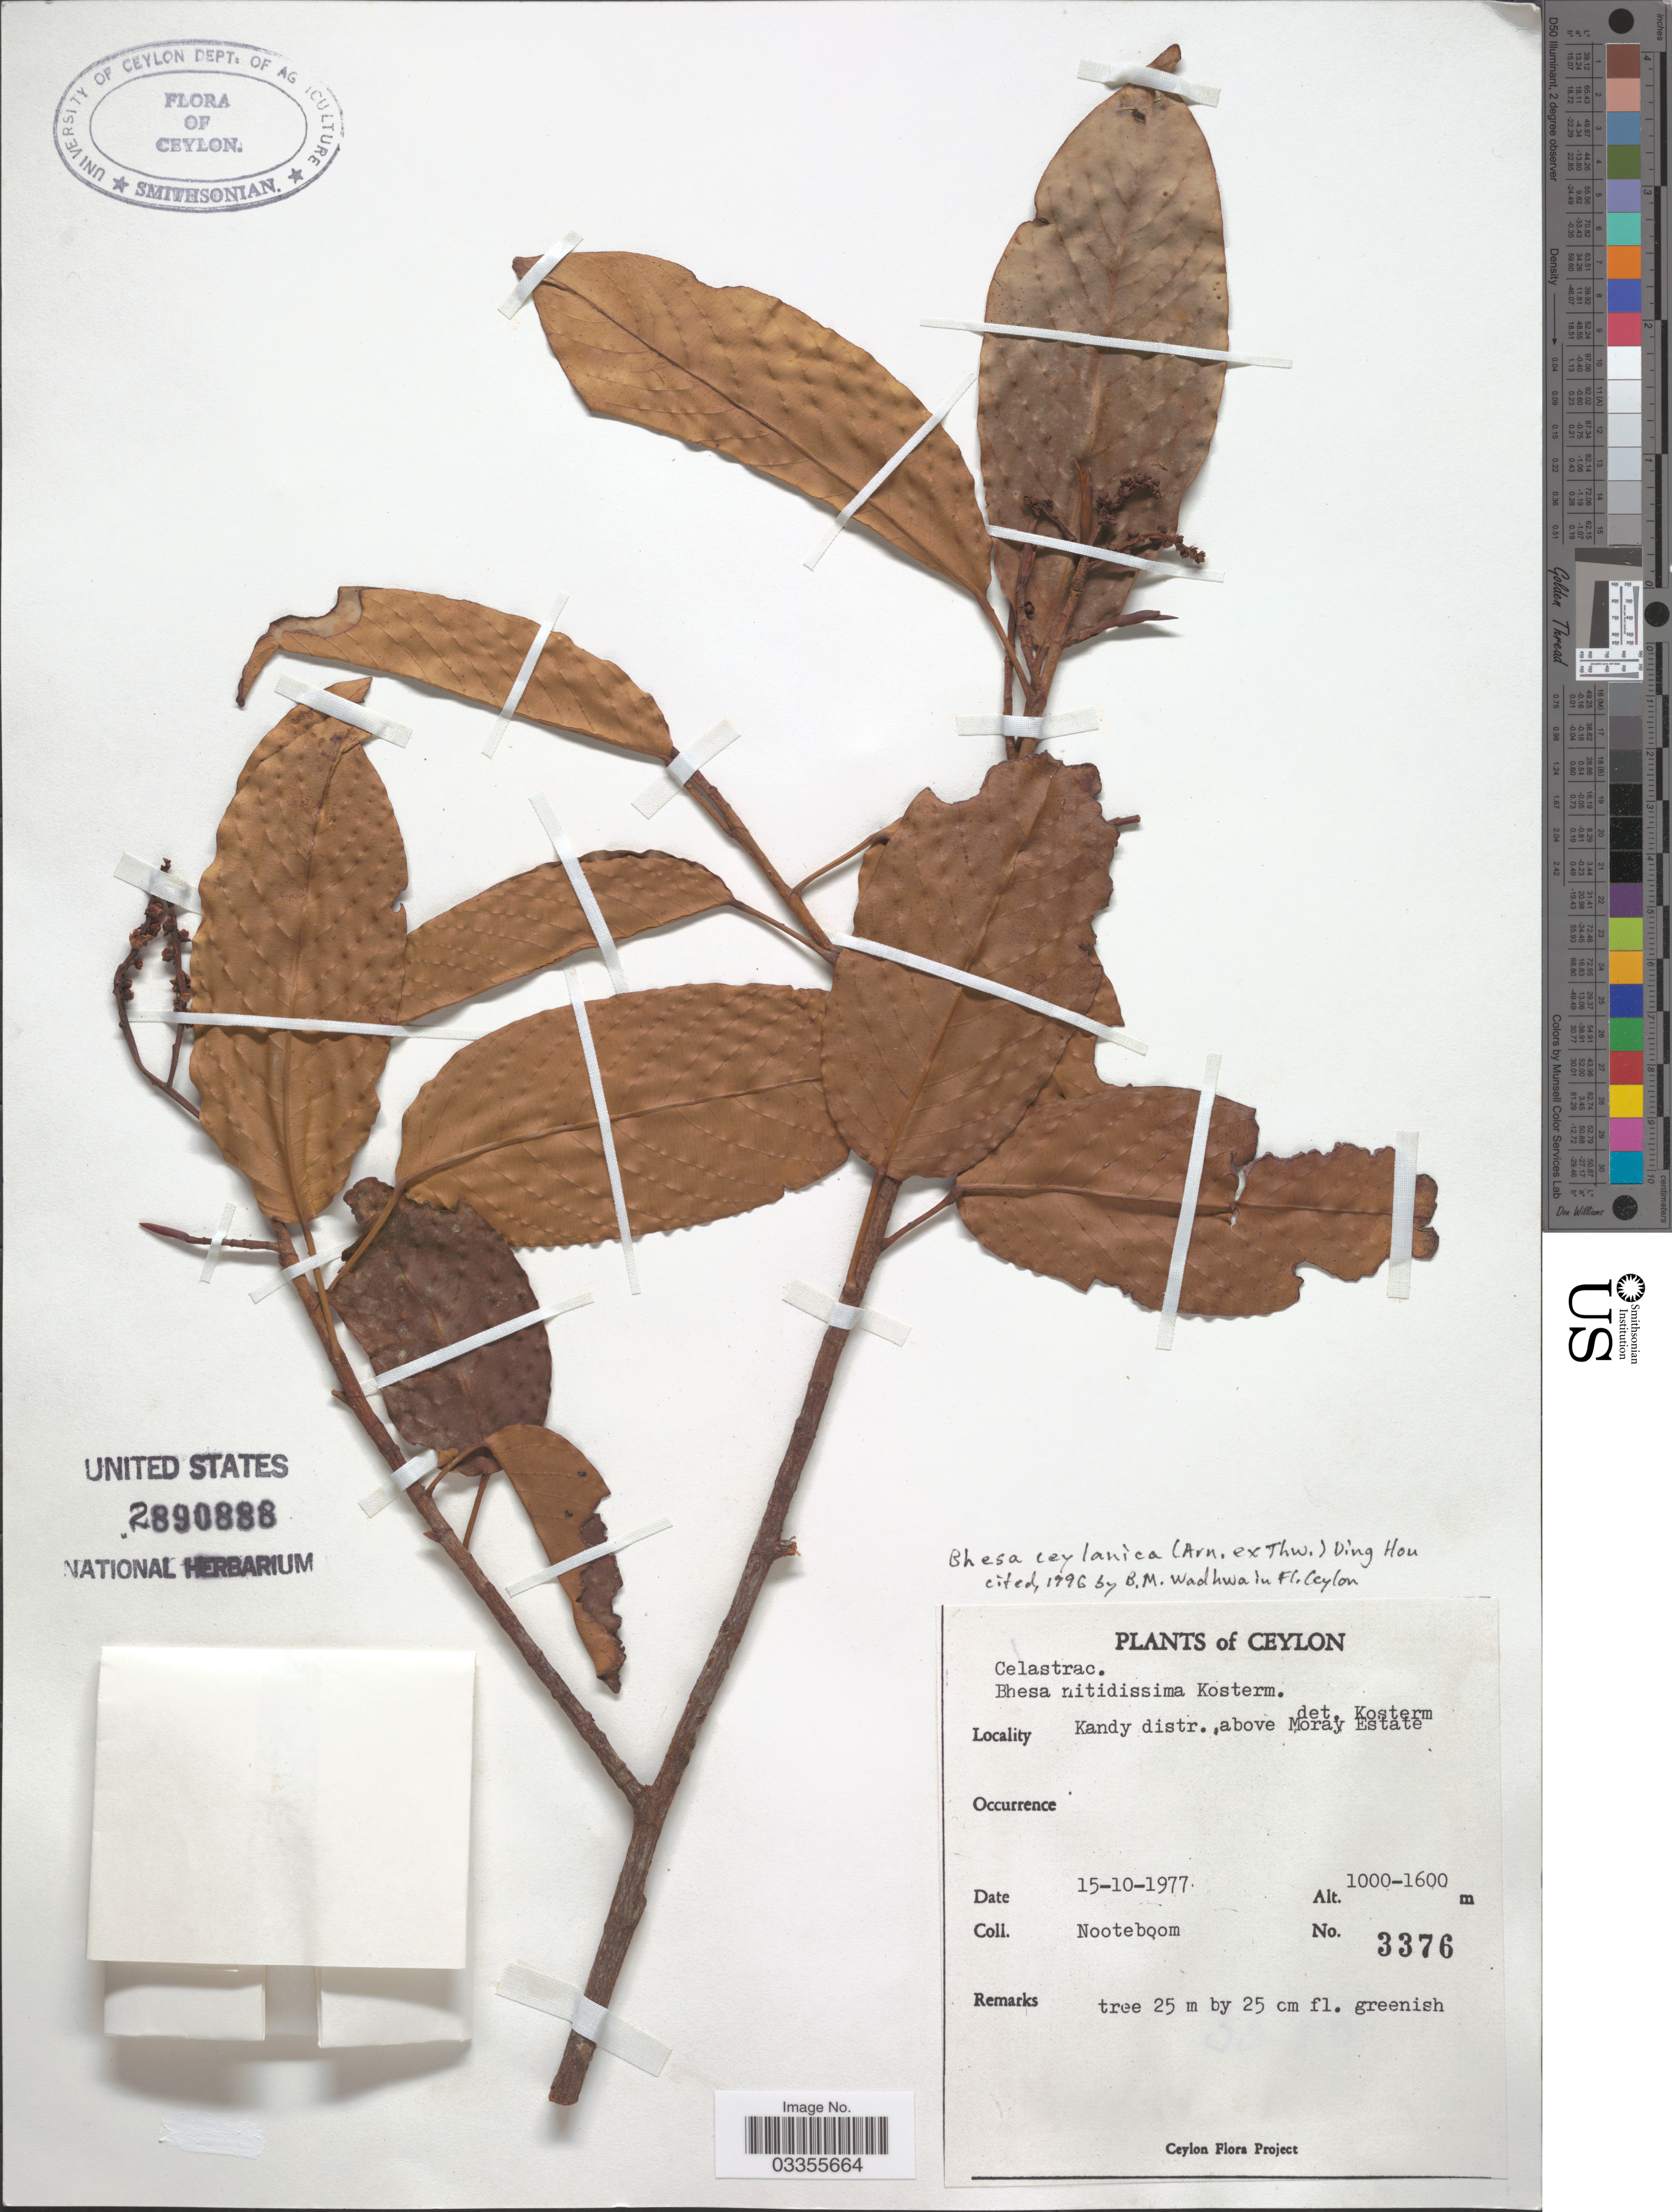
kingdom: Plantae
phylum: Tracheophyta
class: Magnoliopsida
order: Malpighiales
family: Centroplacaceae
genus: Bhesa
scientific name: Bhesa ceylanica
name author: (Arn. ex Thwaites) Ding Hou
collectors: Nooteboom, --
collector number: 3376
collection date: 1977-10-15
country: Sri Lanka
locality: Ceylon. Kandy distr., above Moray Estate.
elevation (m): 1000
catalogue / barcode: US 2890888